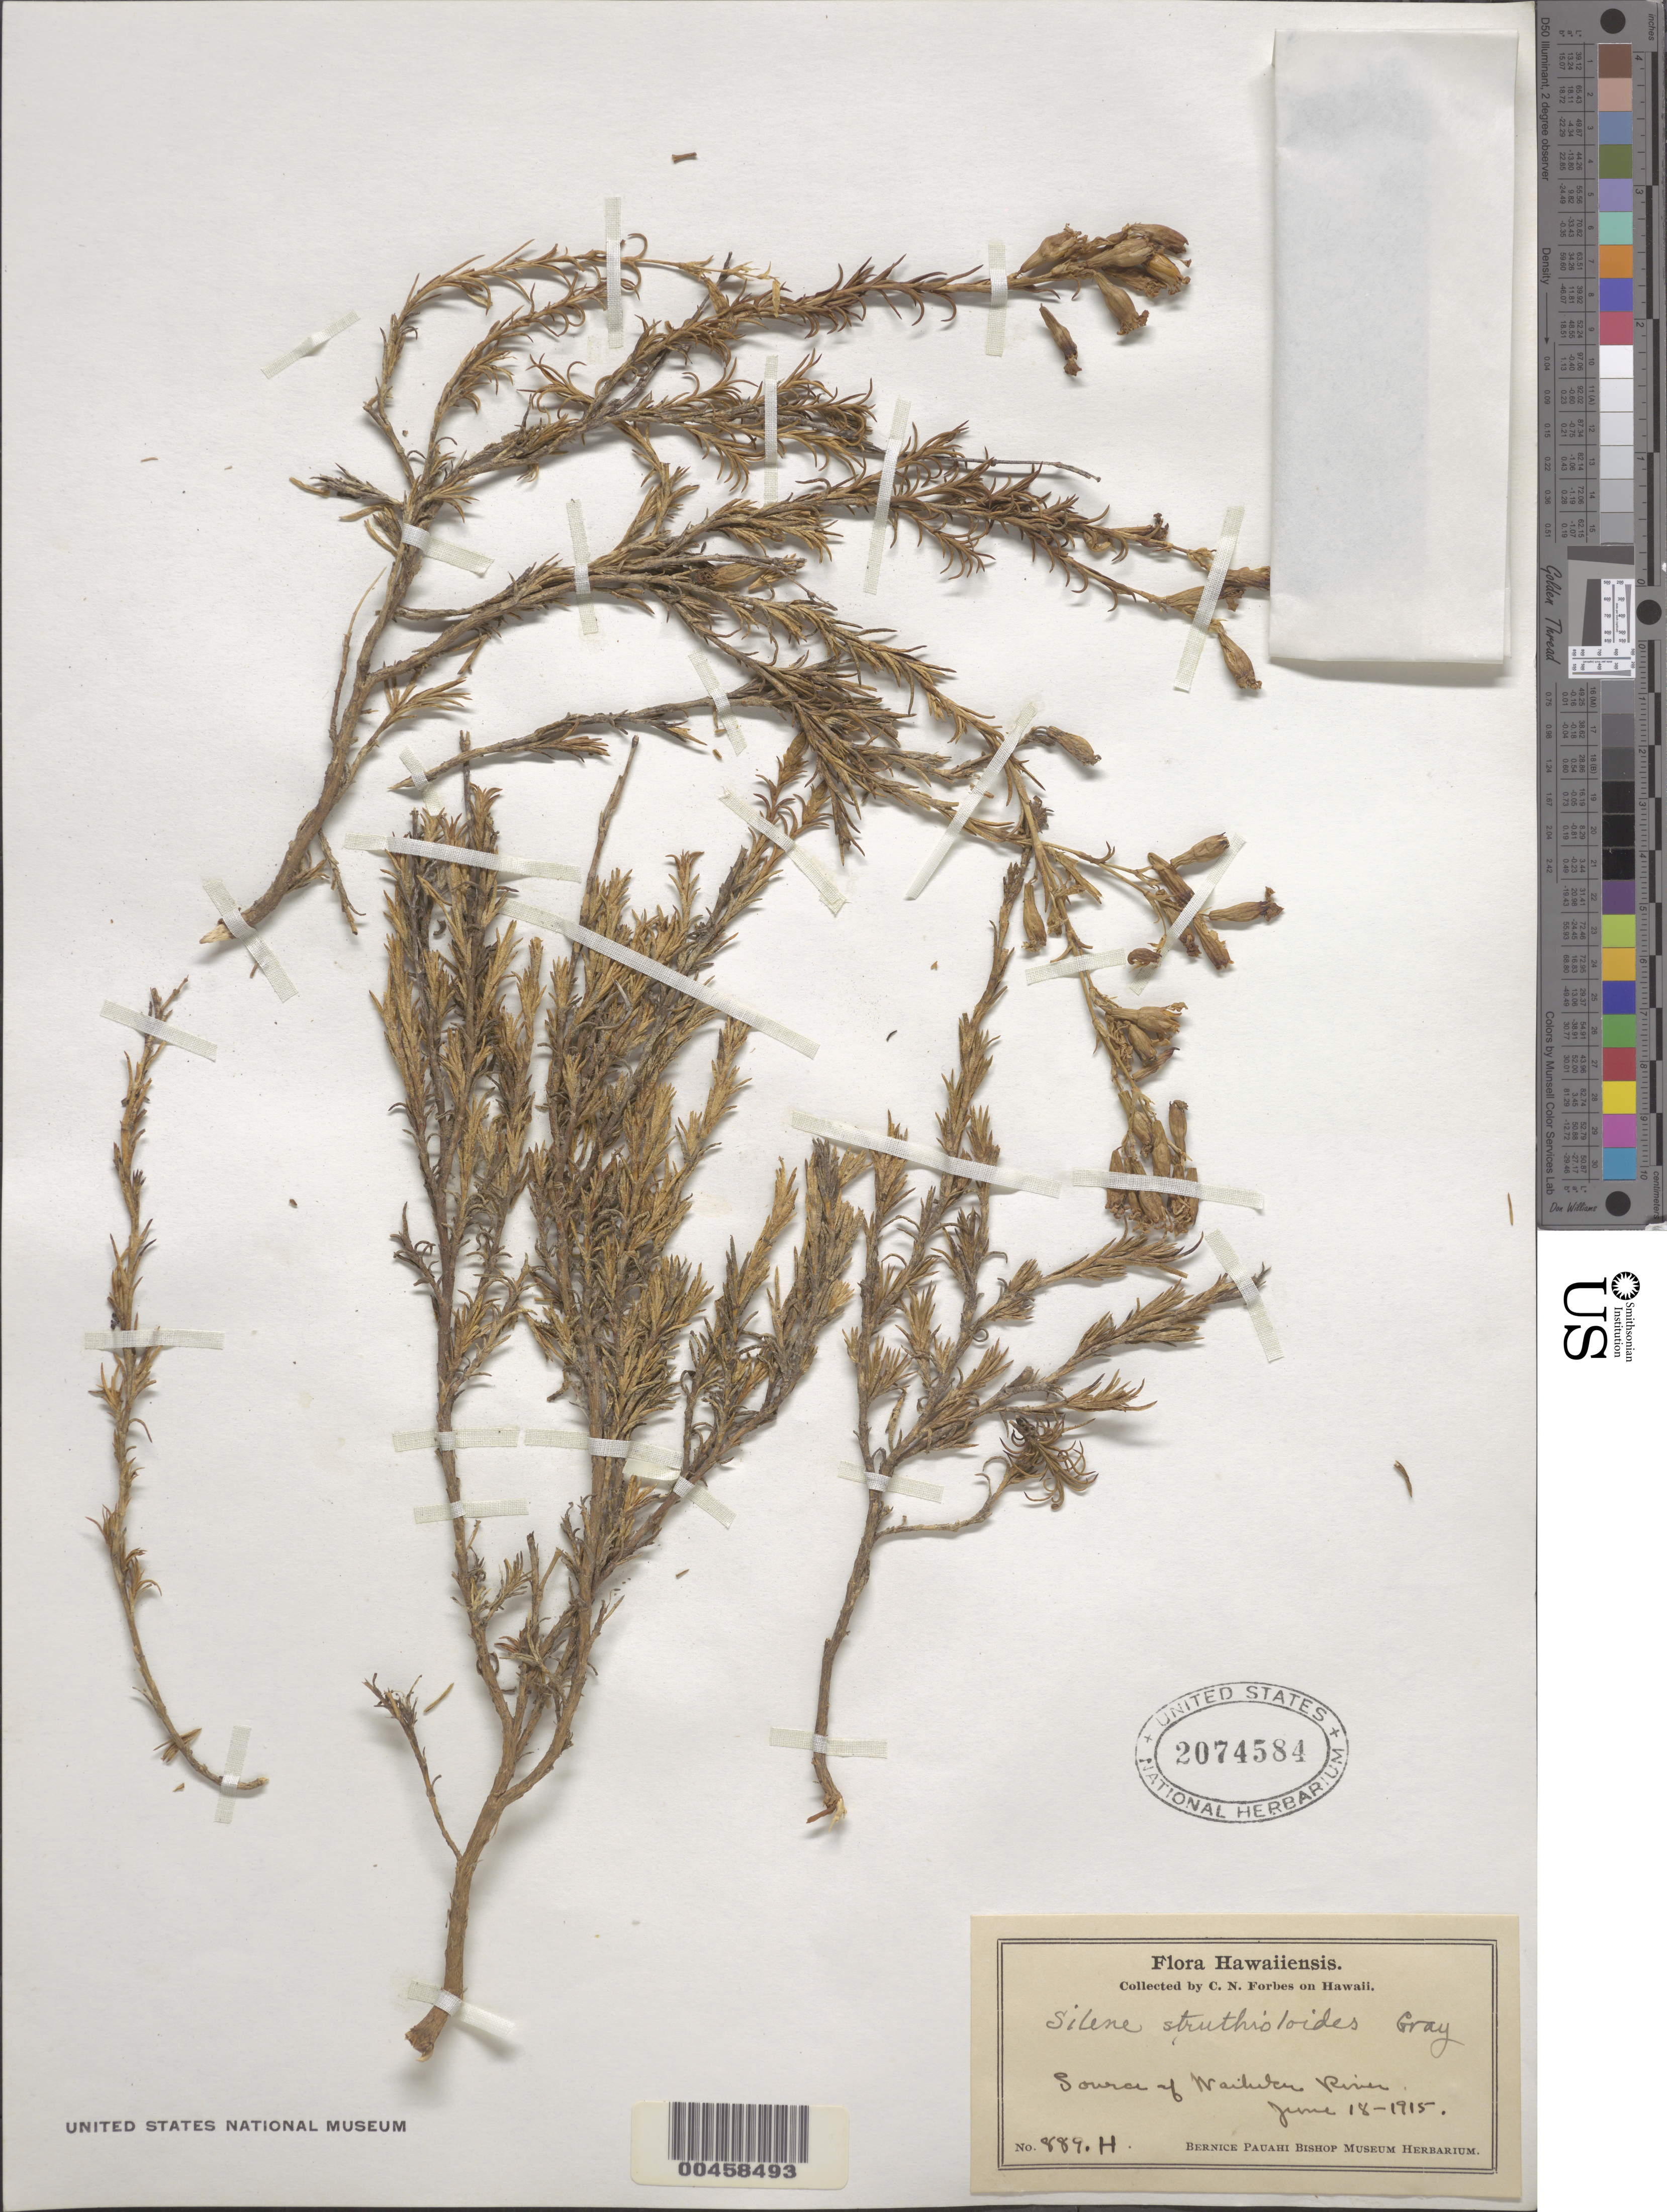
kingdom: Plantae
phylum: Tracheophyta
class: Magnoliopsida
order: Caryophyllales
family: Caryophyllaceae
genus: Silene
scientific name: Silene struthioloides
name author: A. Gray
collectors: C. N. Forbes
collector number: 889.H.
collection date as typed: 18 Jun 1915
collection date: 1915-06-18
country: United States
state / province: Hawaii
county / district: Hawaii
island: Hawaii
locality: Source of Wailuku River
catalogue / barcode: US 2074584